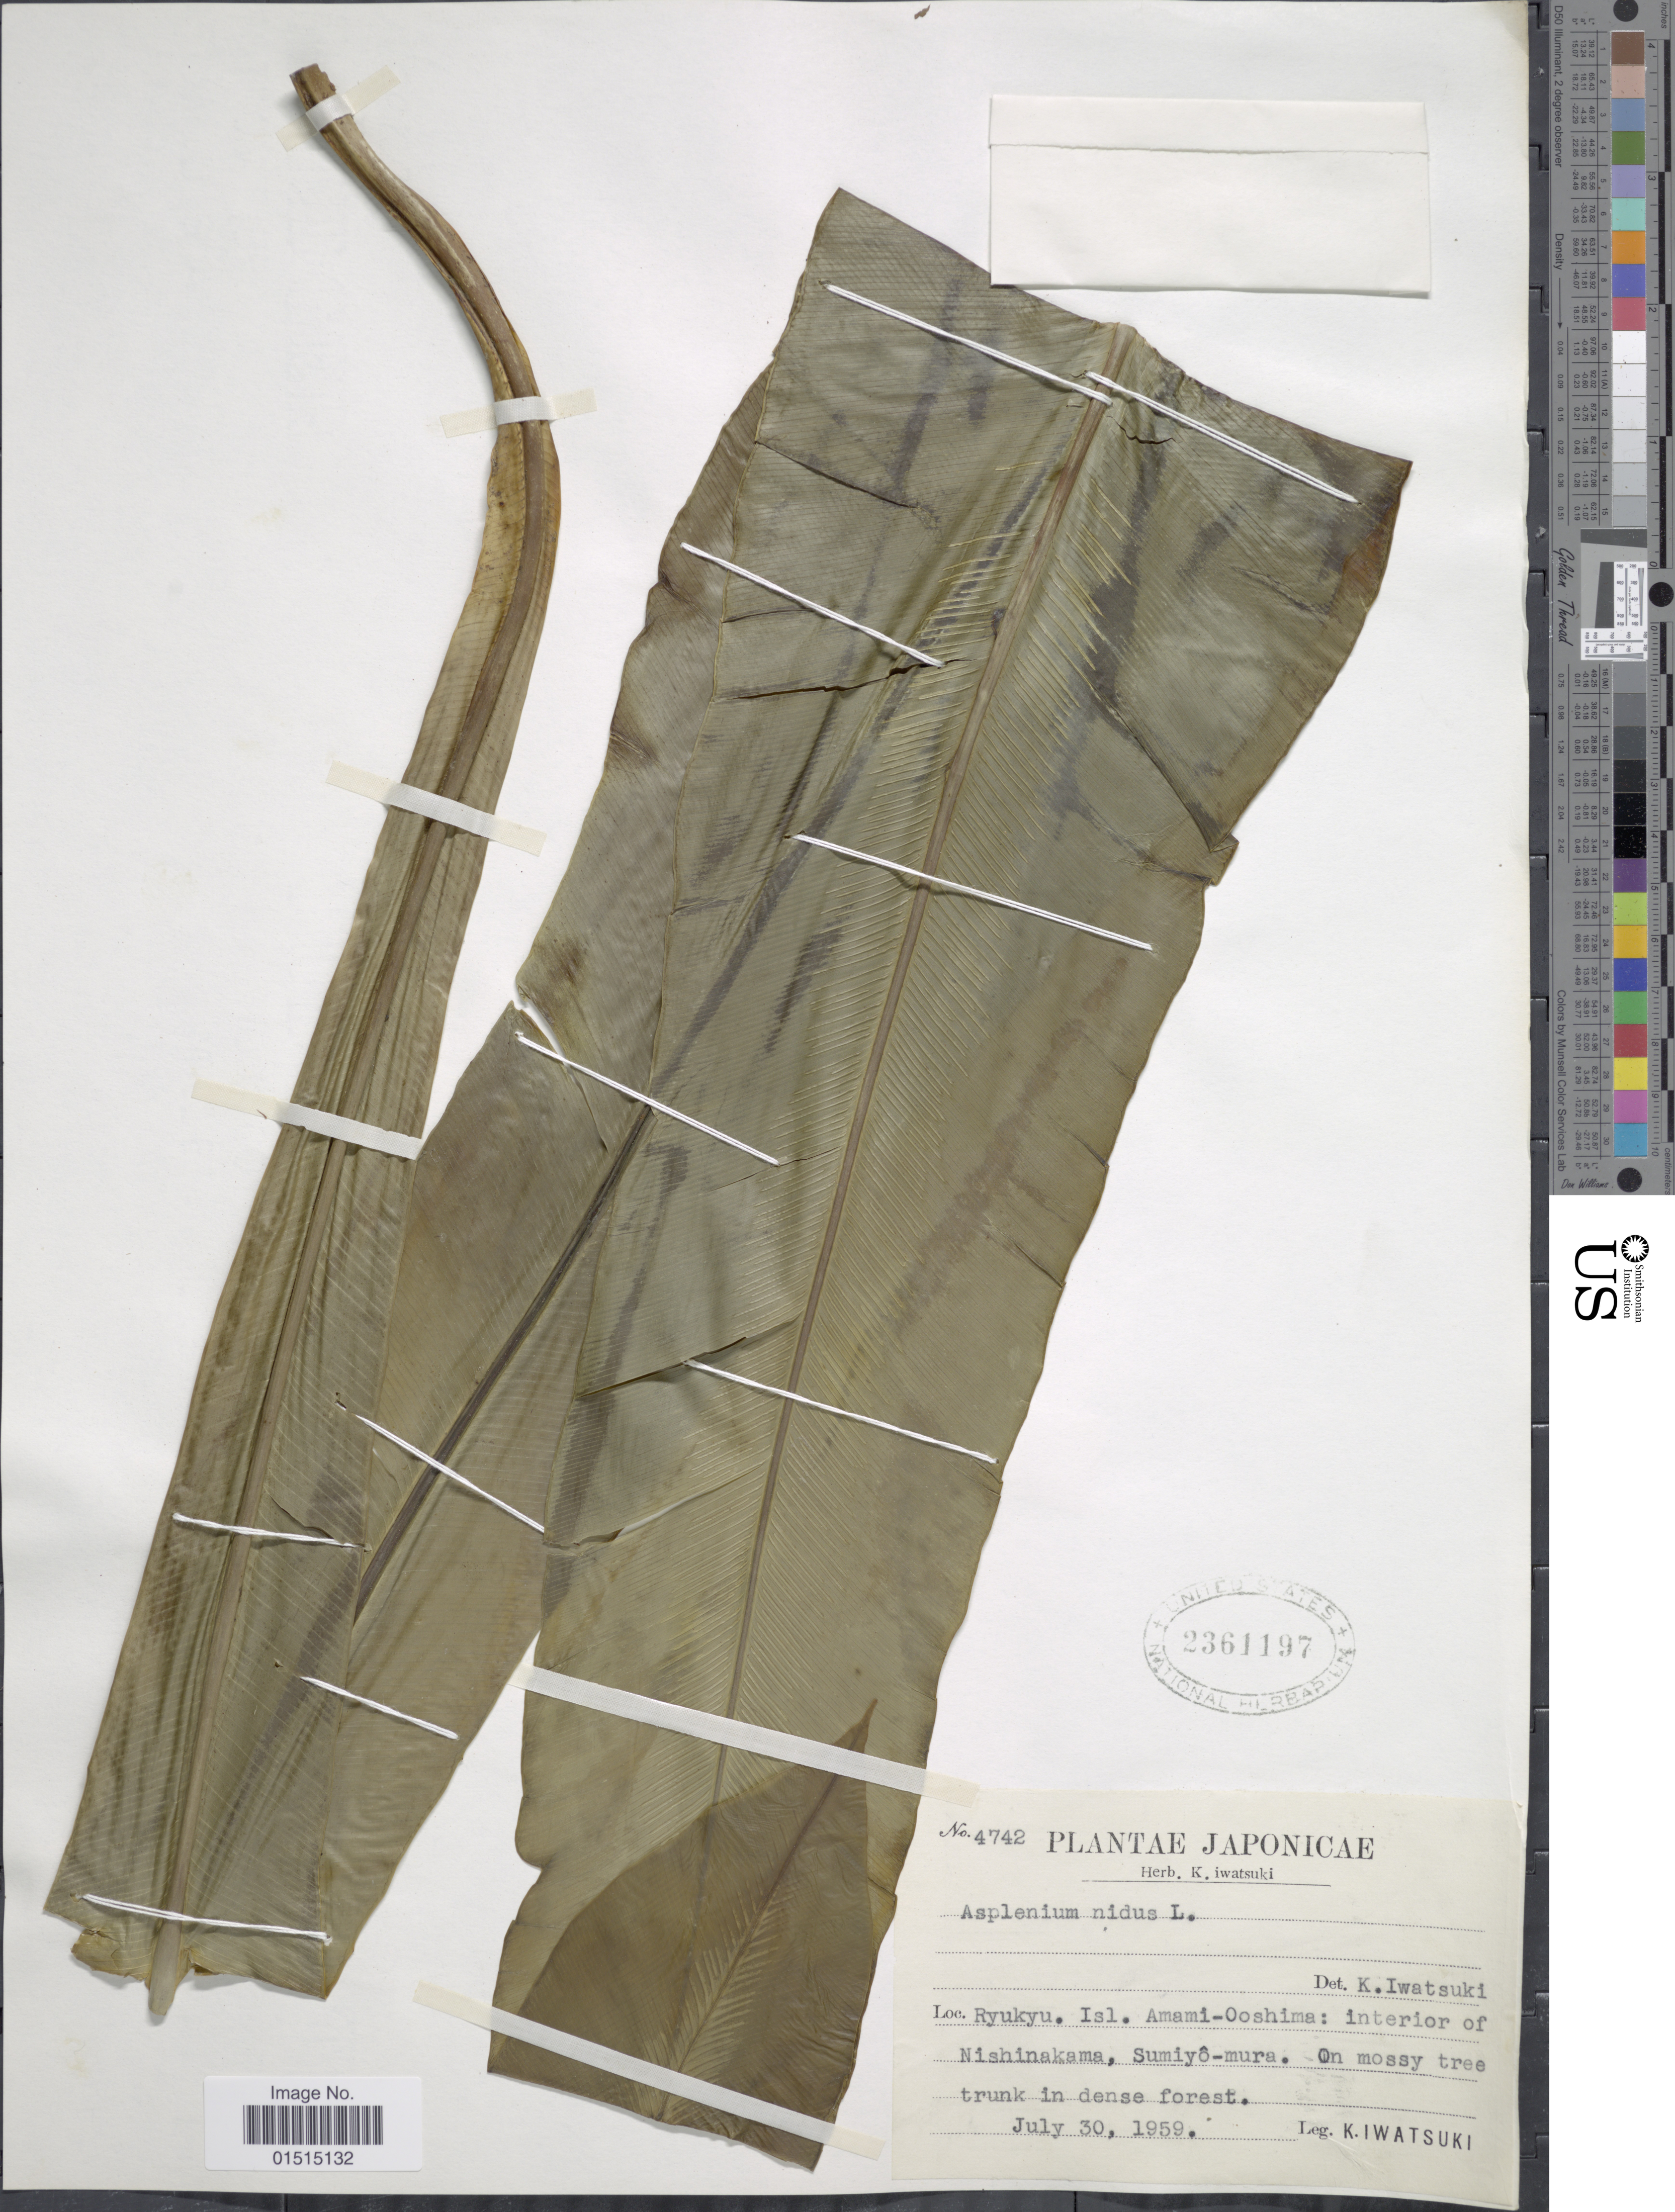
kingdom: Plantae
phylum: Tracheophyta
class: Polypodiopsida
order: Polypodiales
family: Aspleniaceae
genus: Asplenium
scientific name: Asplenium nidus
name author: L.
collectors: K. Iwatsuki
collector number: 4742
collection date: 1959-07-30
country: Japan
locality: Ryukyu. Isl. Amami-Ooshima: interior of Nishinakama, Sumiyo-mura. On mossy tree trunk in dense forest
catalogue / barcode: US 2361197